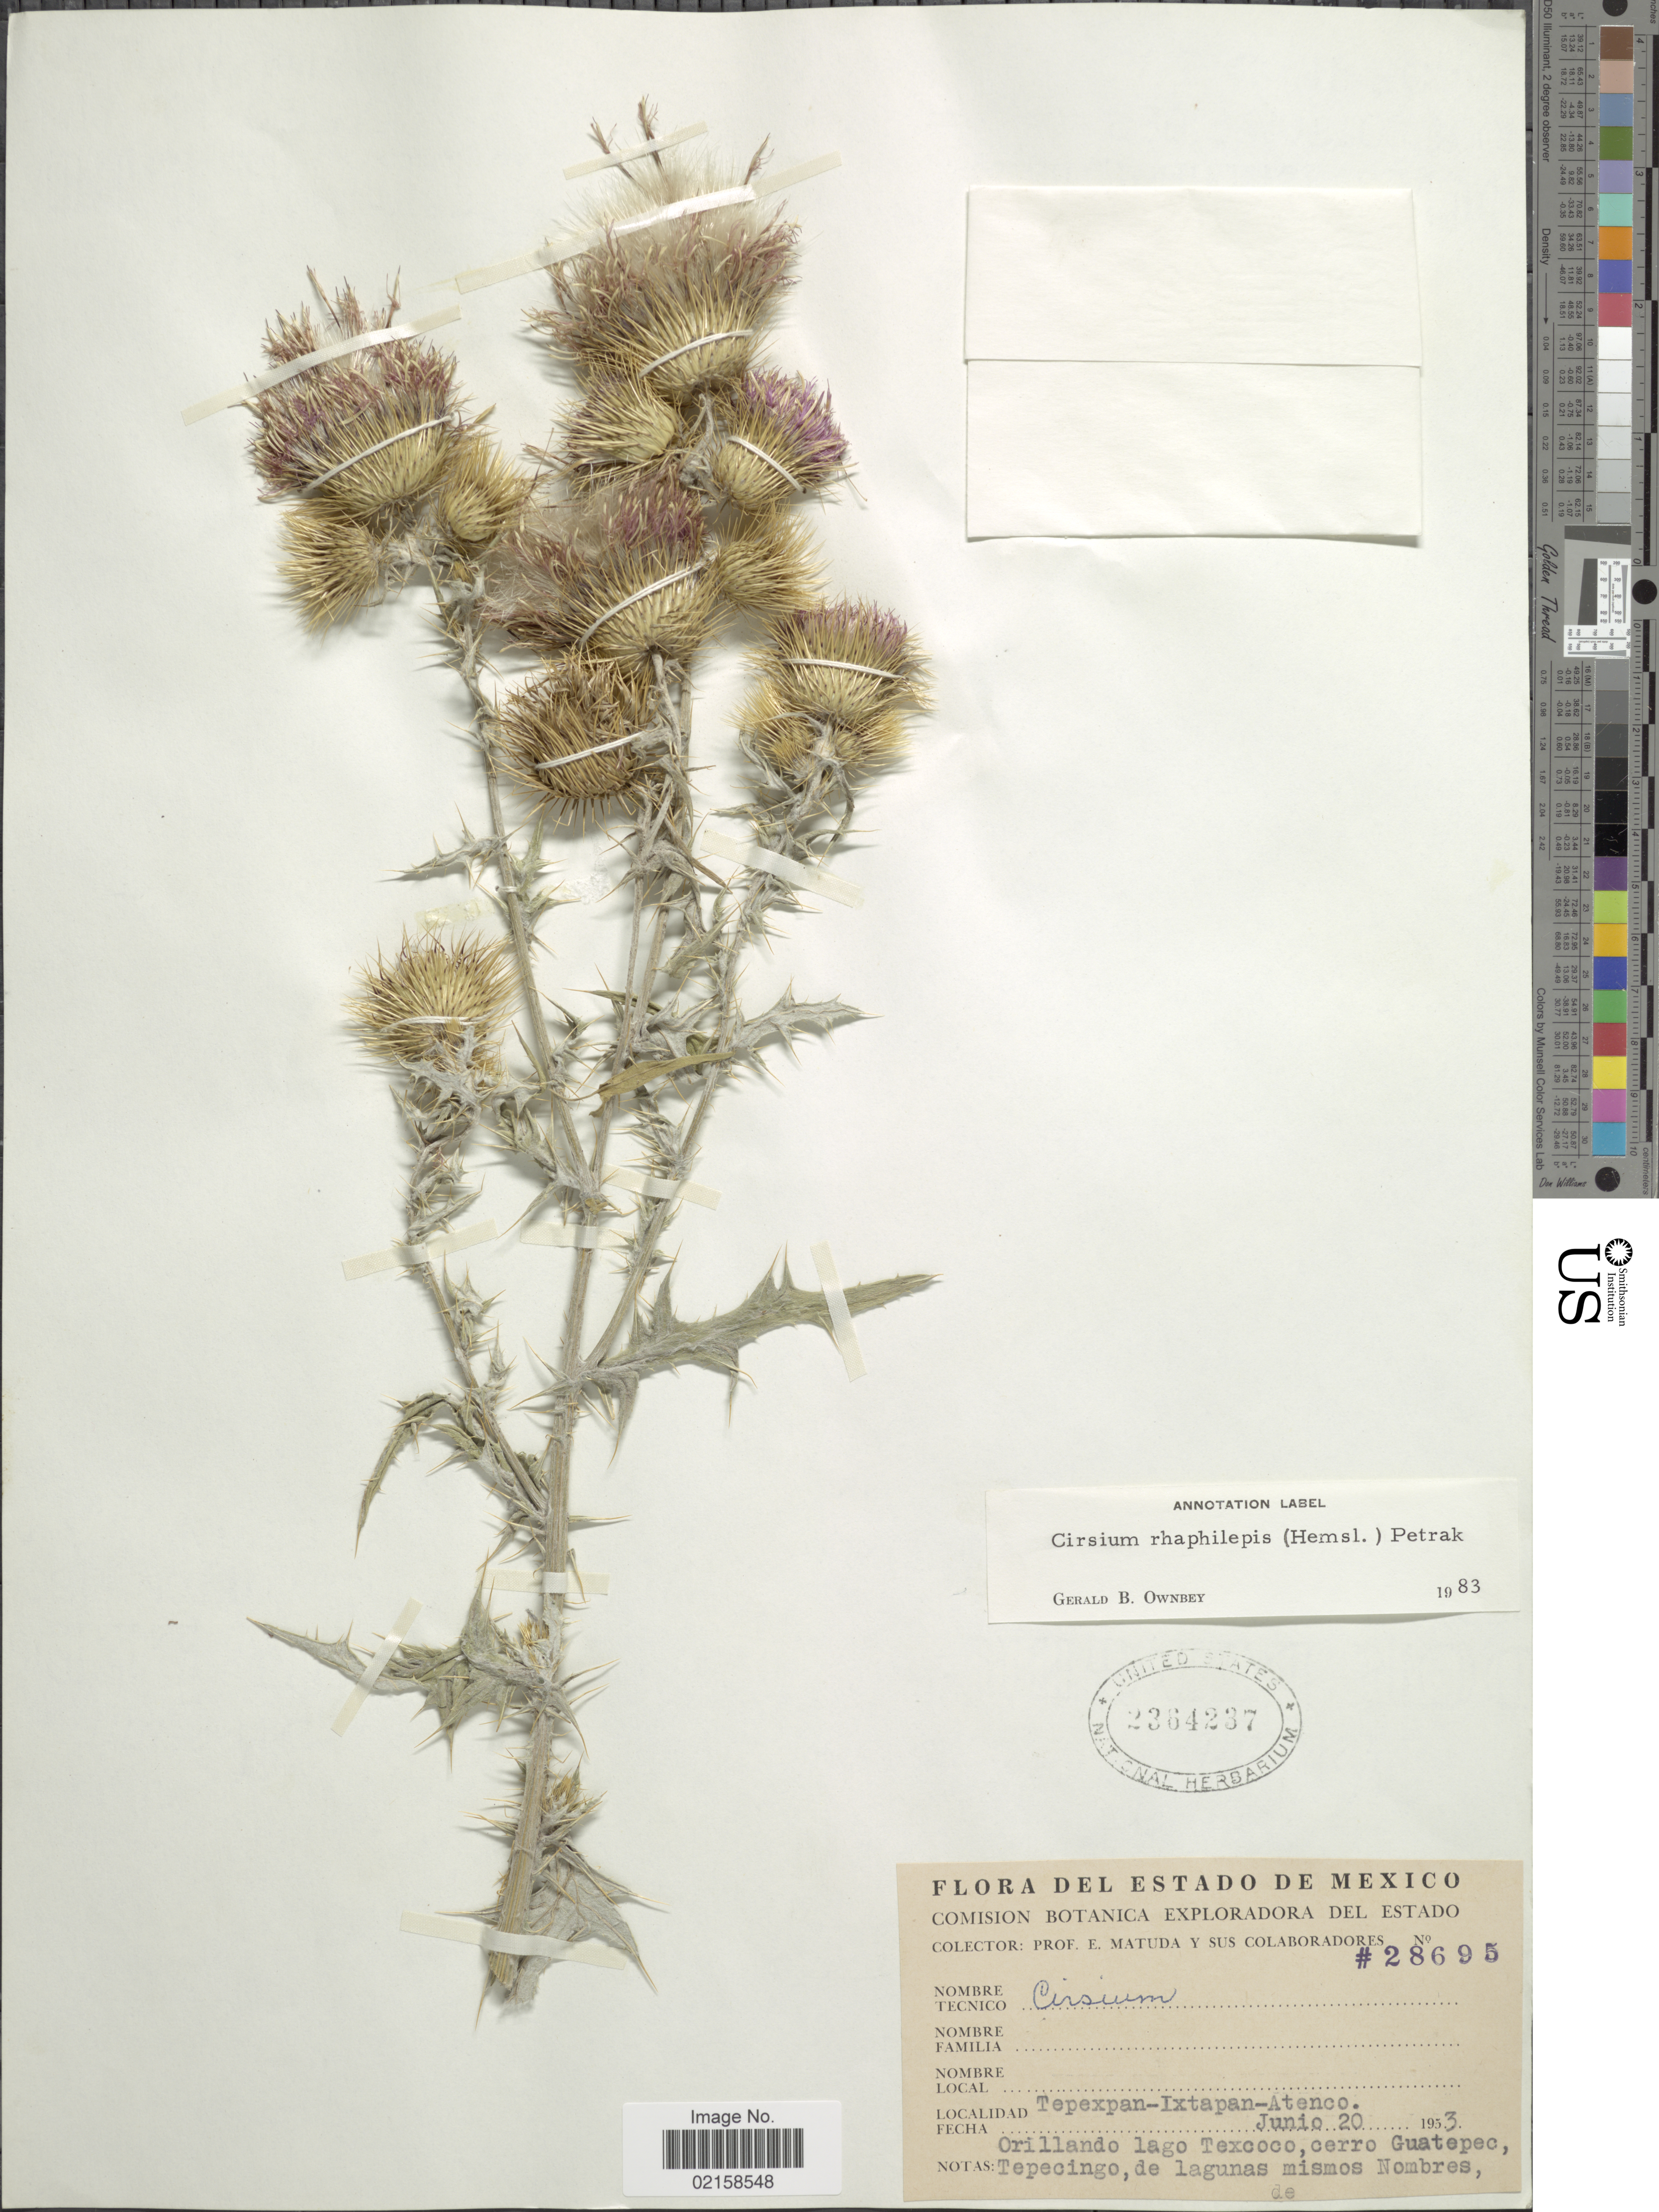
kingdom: Plantae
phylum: Tracheophyta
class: Magnoliopsida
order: Asterales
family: Asteraceae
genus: Cirsium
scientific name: Cirsium alatum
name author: (S.G. Gmel.) Bobrov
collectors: E. Matuda & et al.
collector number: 28695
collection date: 1953-06-20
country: Mexico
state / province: México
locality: Tepexpan-Ixtapan-Atenco.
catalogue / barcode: US 2364237